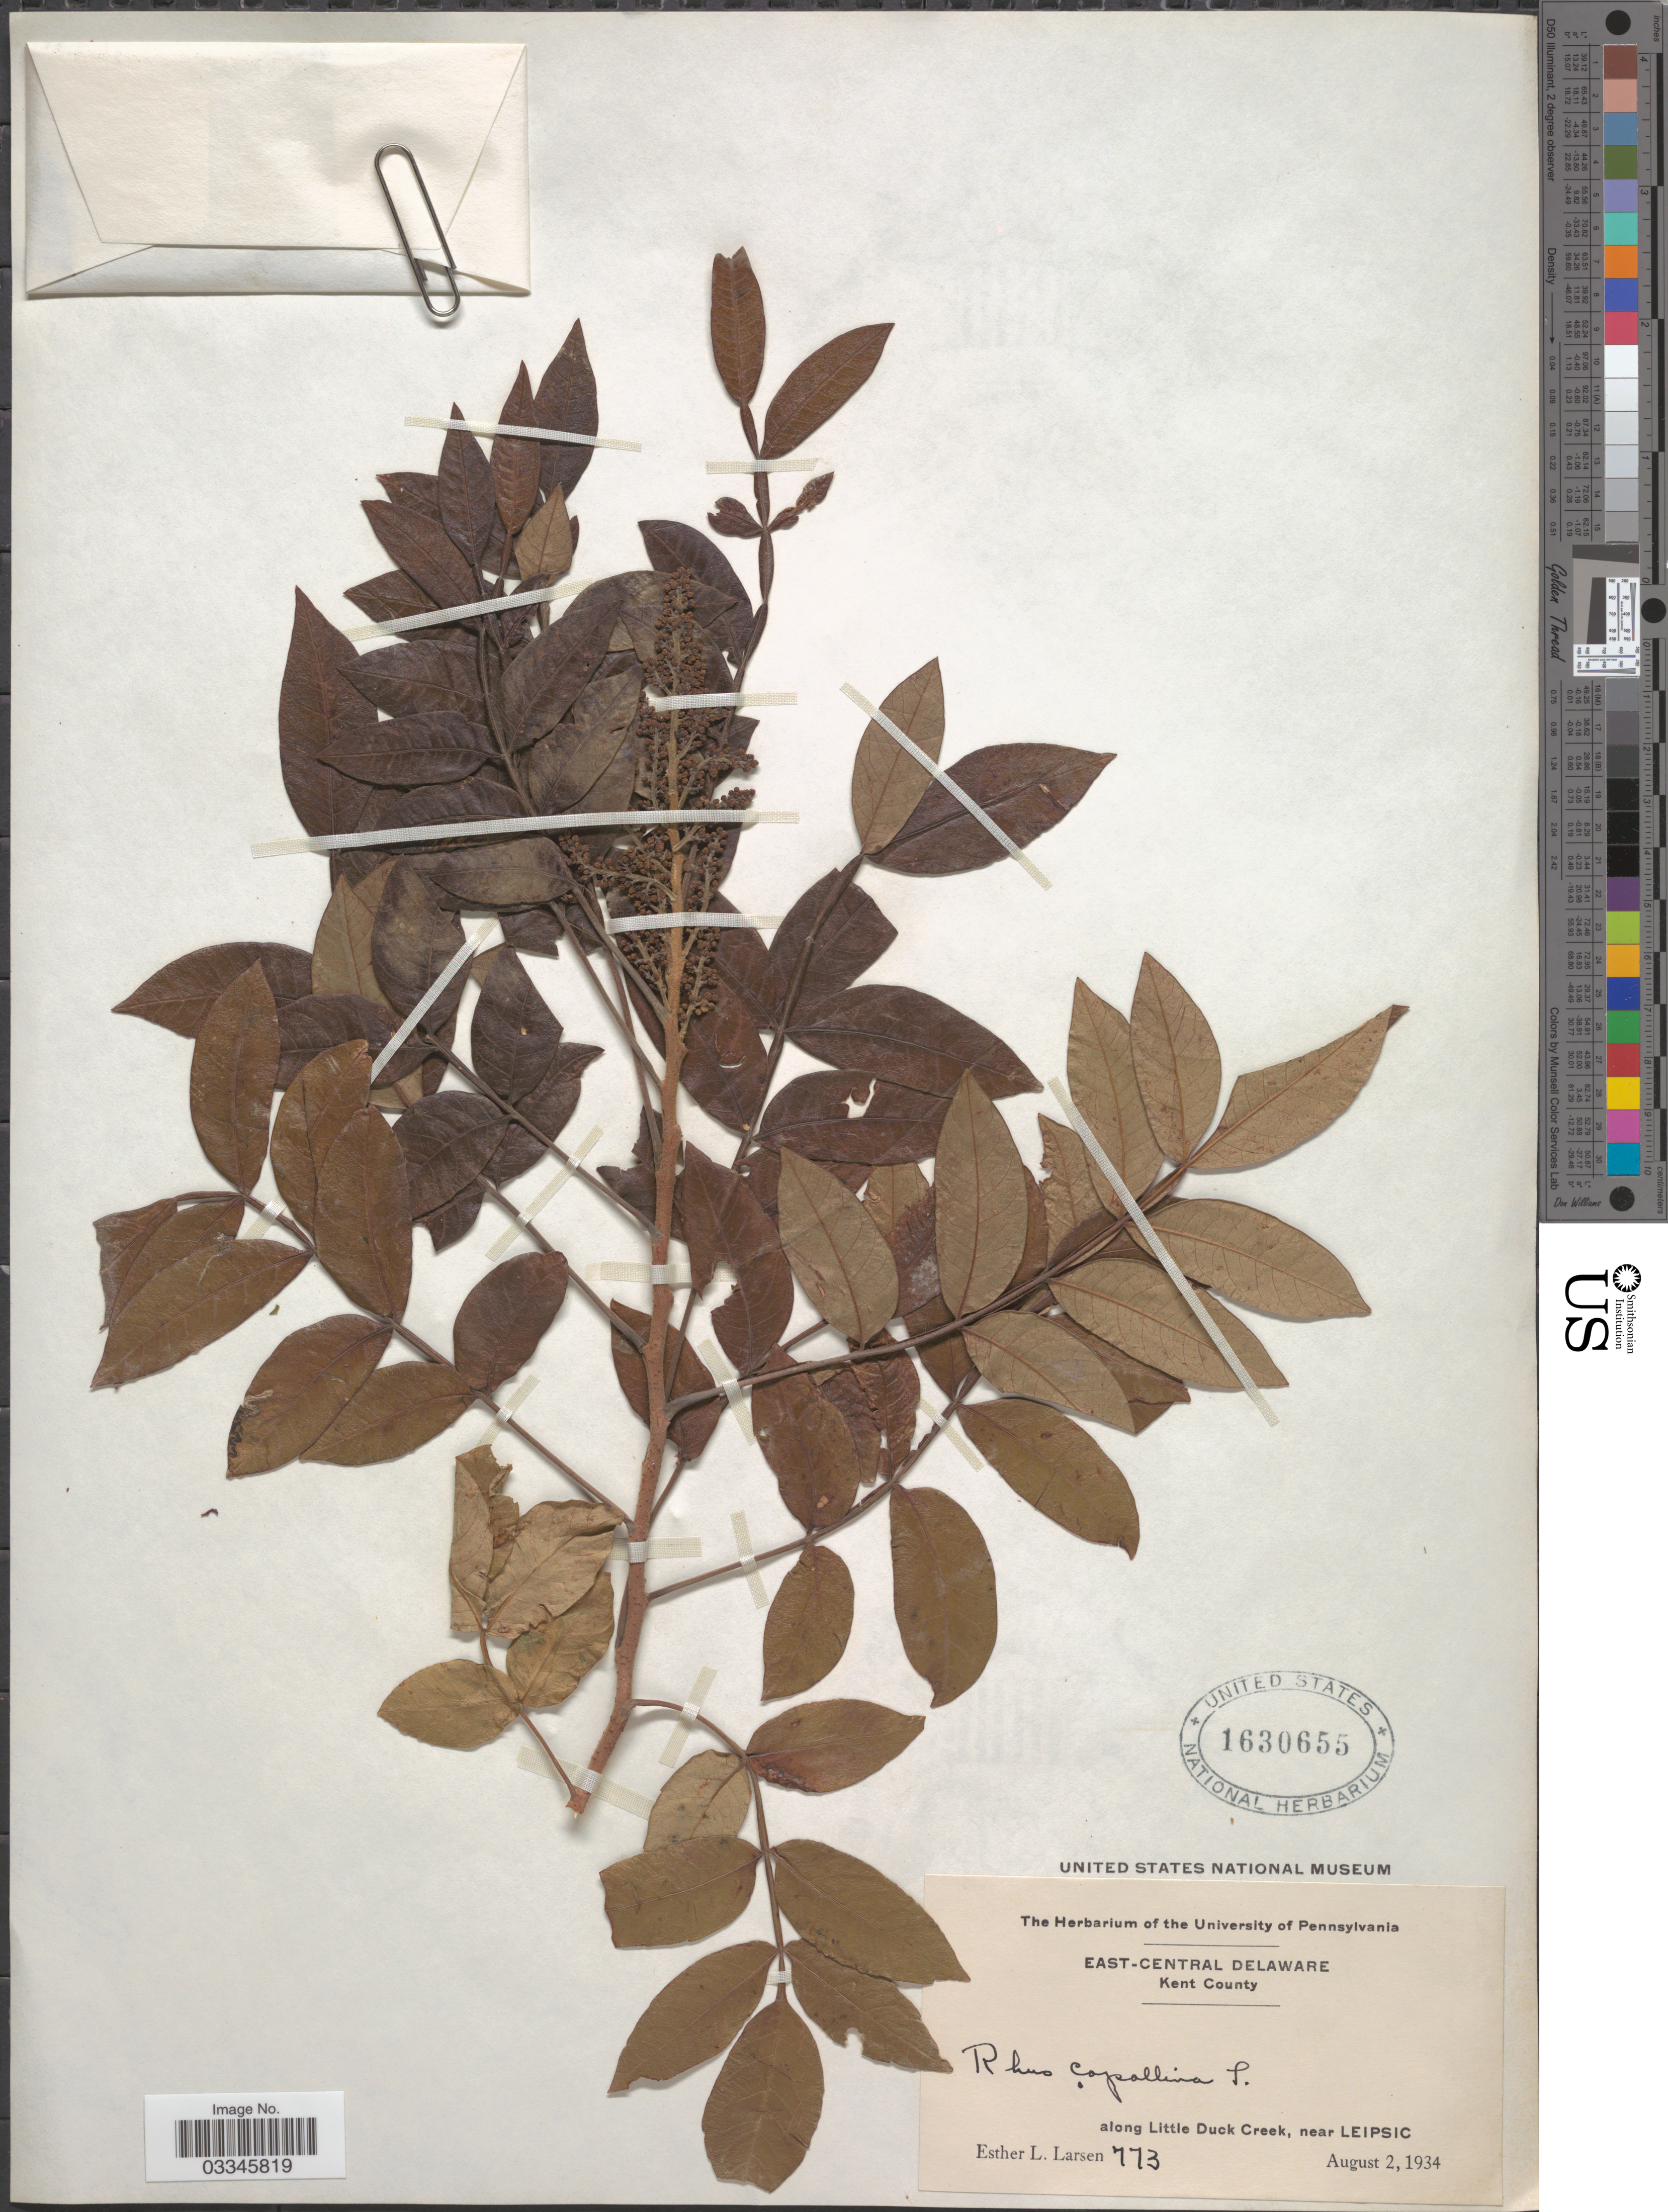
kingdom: Plantae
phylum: Tracheophyta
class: Magnoliopsida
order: Sapindales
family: Anacardiaceae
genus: Rhus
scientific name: Rhus copallinum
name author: L.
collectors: E. L. Larsen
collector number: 773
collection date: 1934-08-02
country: United States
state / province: Delaware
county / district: Kent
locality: East-Central Delaware. Kent County, along Little Duck Creek, near Leipsic.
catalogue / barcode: US 1630655